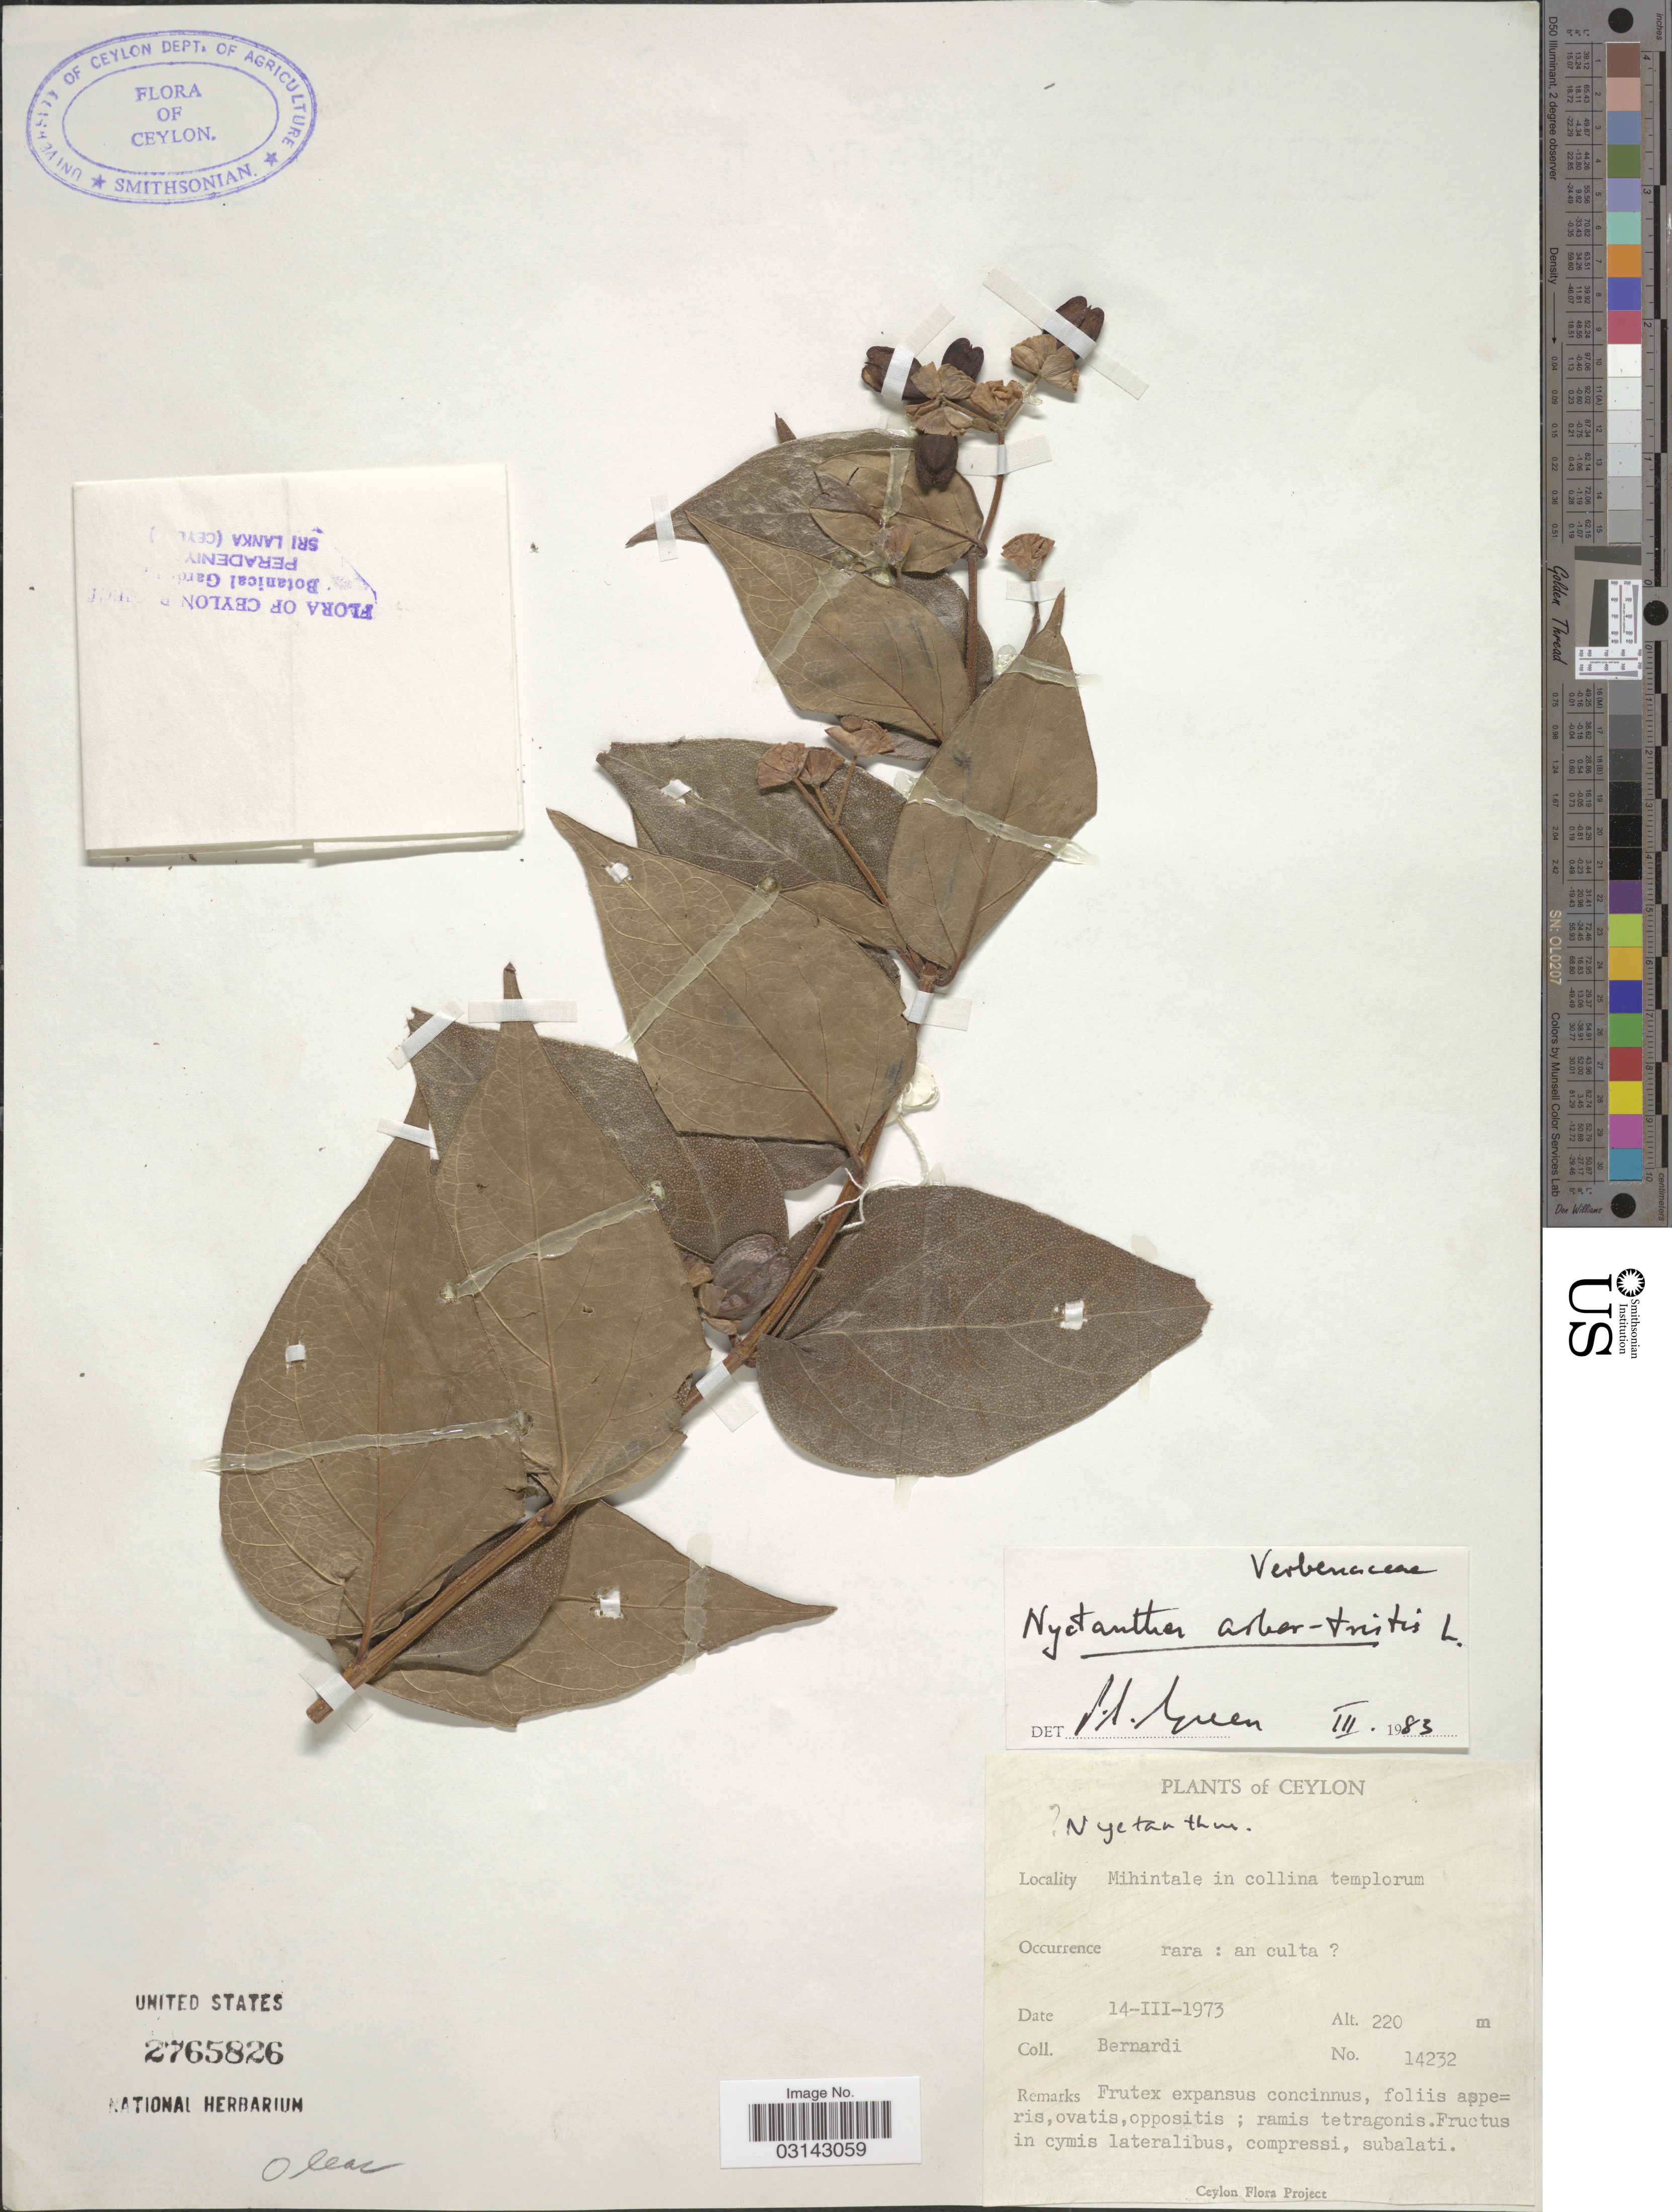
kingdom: Plantae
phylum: Tracheophyta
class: Magnoliopsida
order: Lamiales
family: Oleaceae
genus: Nyctanthes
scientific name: Nyctanthes arbor-tristis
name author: L.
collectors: Bernardi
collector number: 14232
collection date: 1973-03-14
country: Sri Lanka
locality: Ceylon. Mihintale in collina templorum.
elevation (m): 220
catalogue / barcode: US 2765826